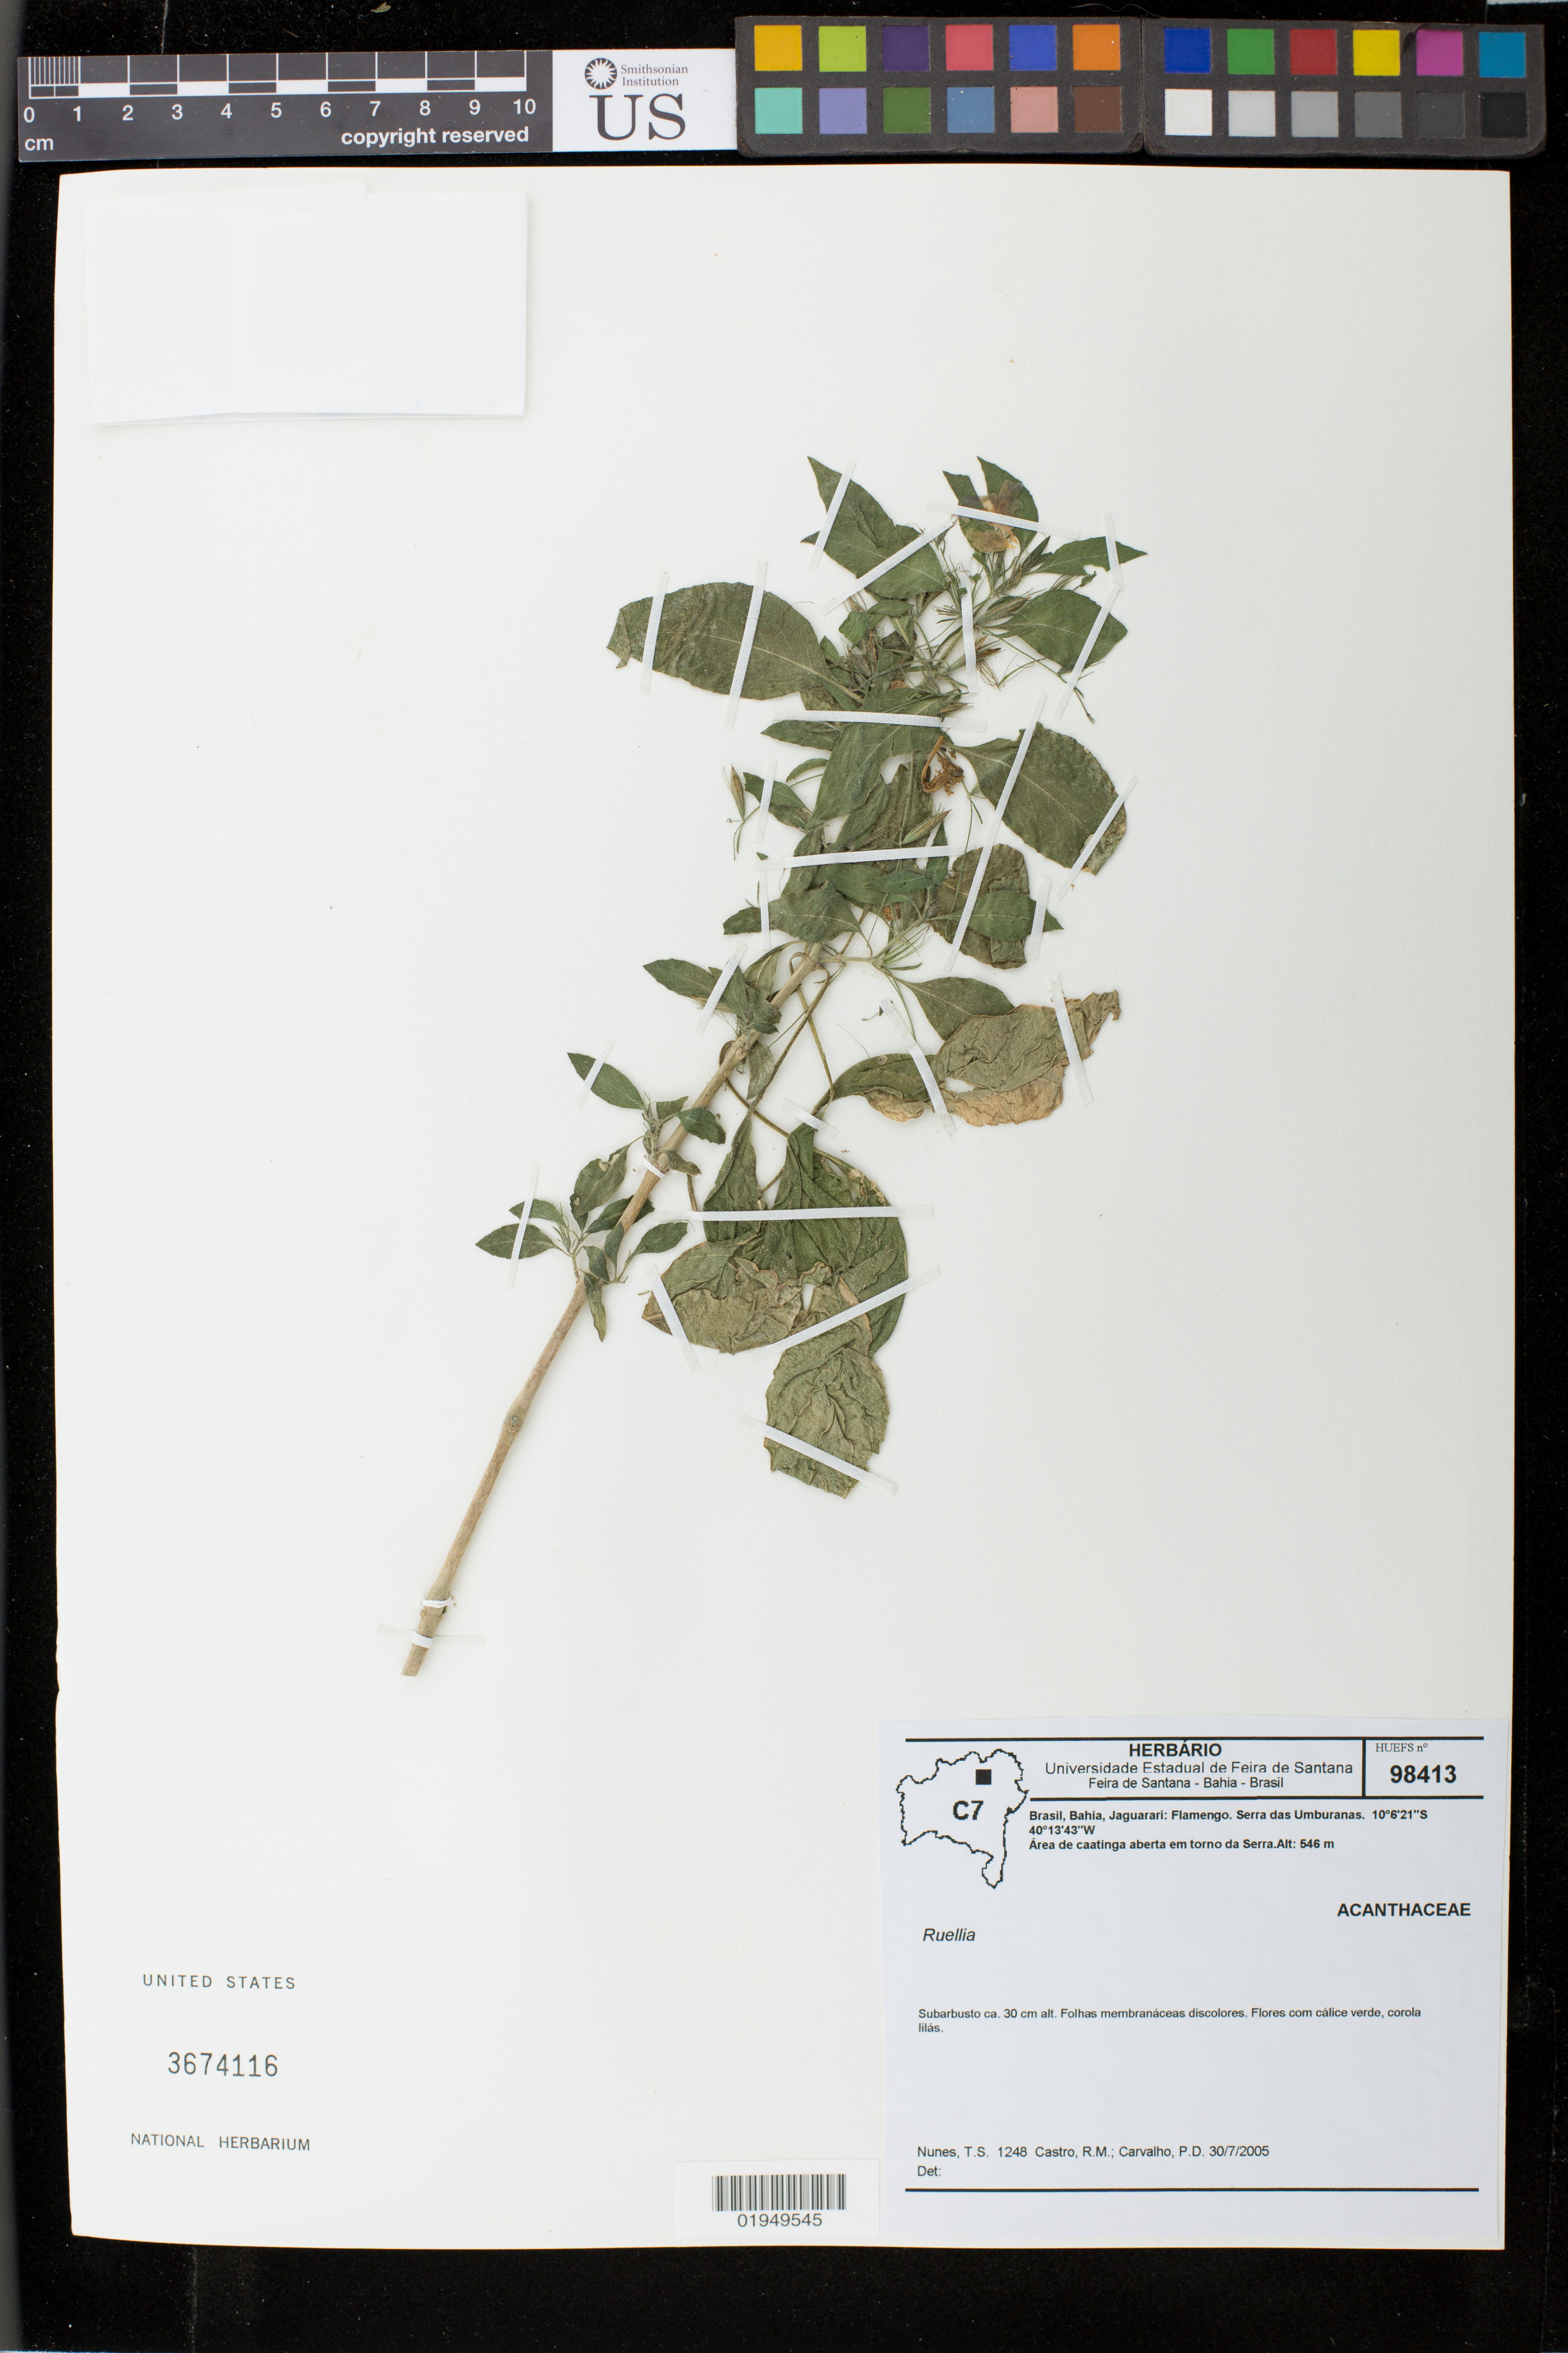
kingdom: Plantae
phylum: Tracheophyta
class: Magnoliopsida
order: Lamiales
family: Acanthaceae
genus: Ruellia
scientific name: Ruellia sp.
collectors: T. S. Nunes, R. Castro & P. Carvalho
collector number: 1248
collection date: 2005-07-30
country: Brazil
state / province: Bahia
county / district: Jaguarari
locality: Flamengo. Serra das Umburanas.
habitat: Area de caatinga aberta em torno da Serra.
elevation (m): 546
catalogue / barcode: US 3674116